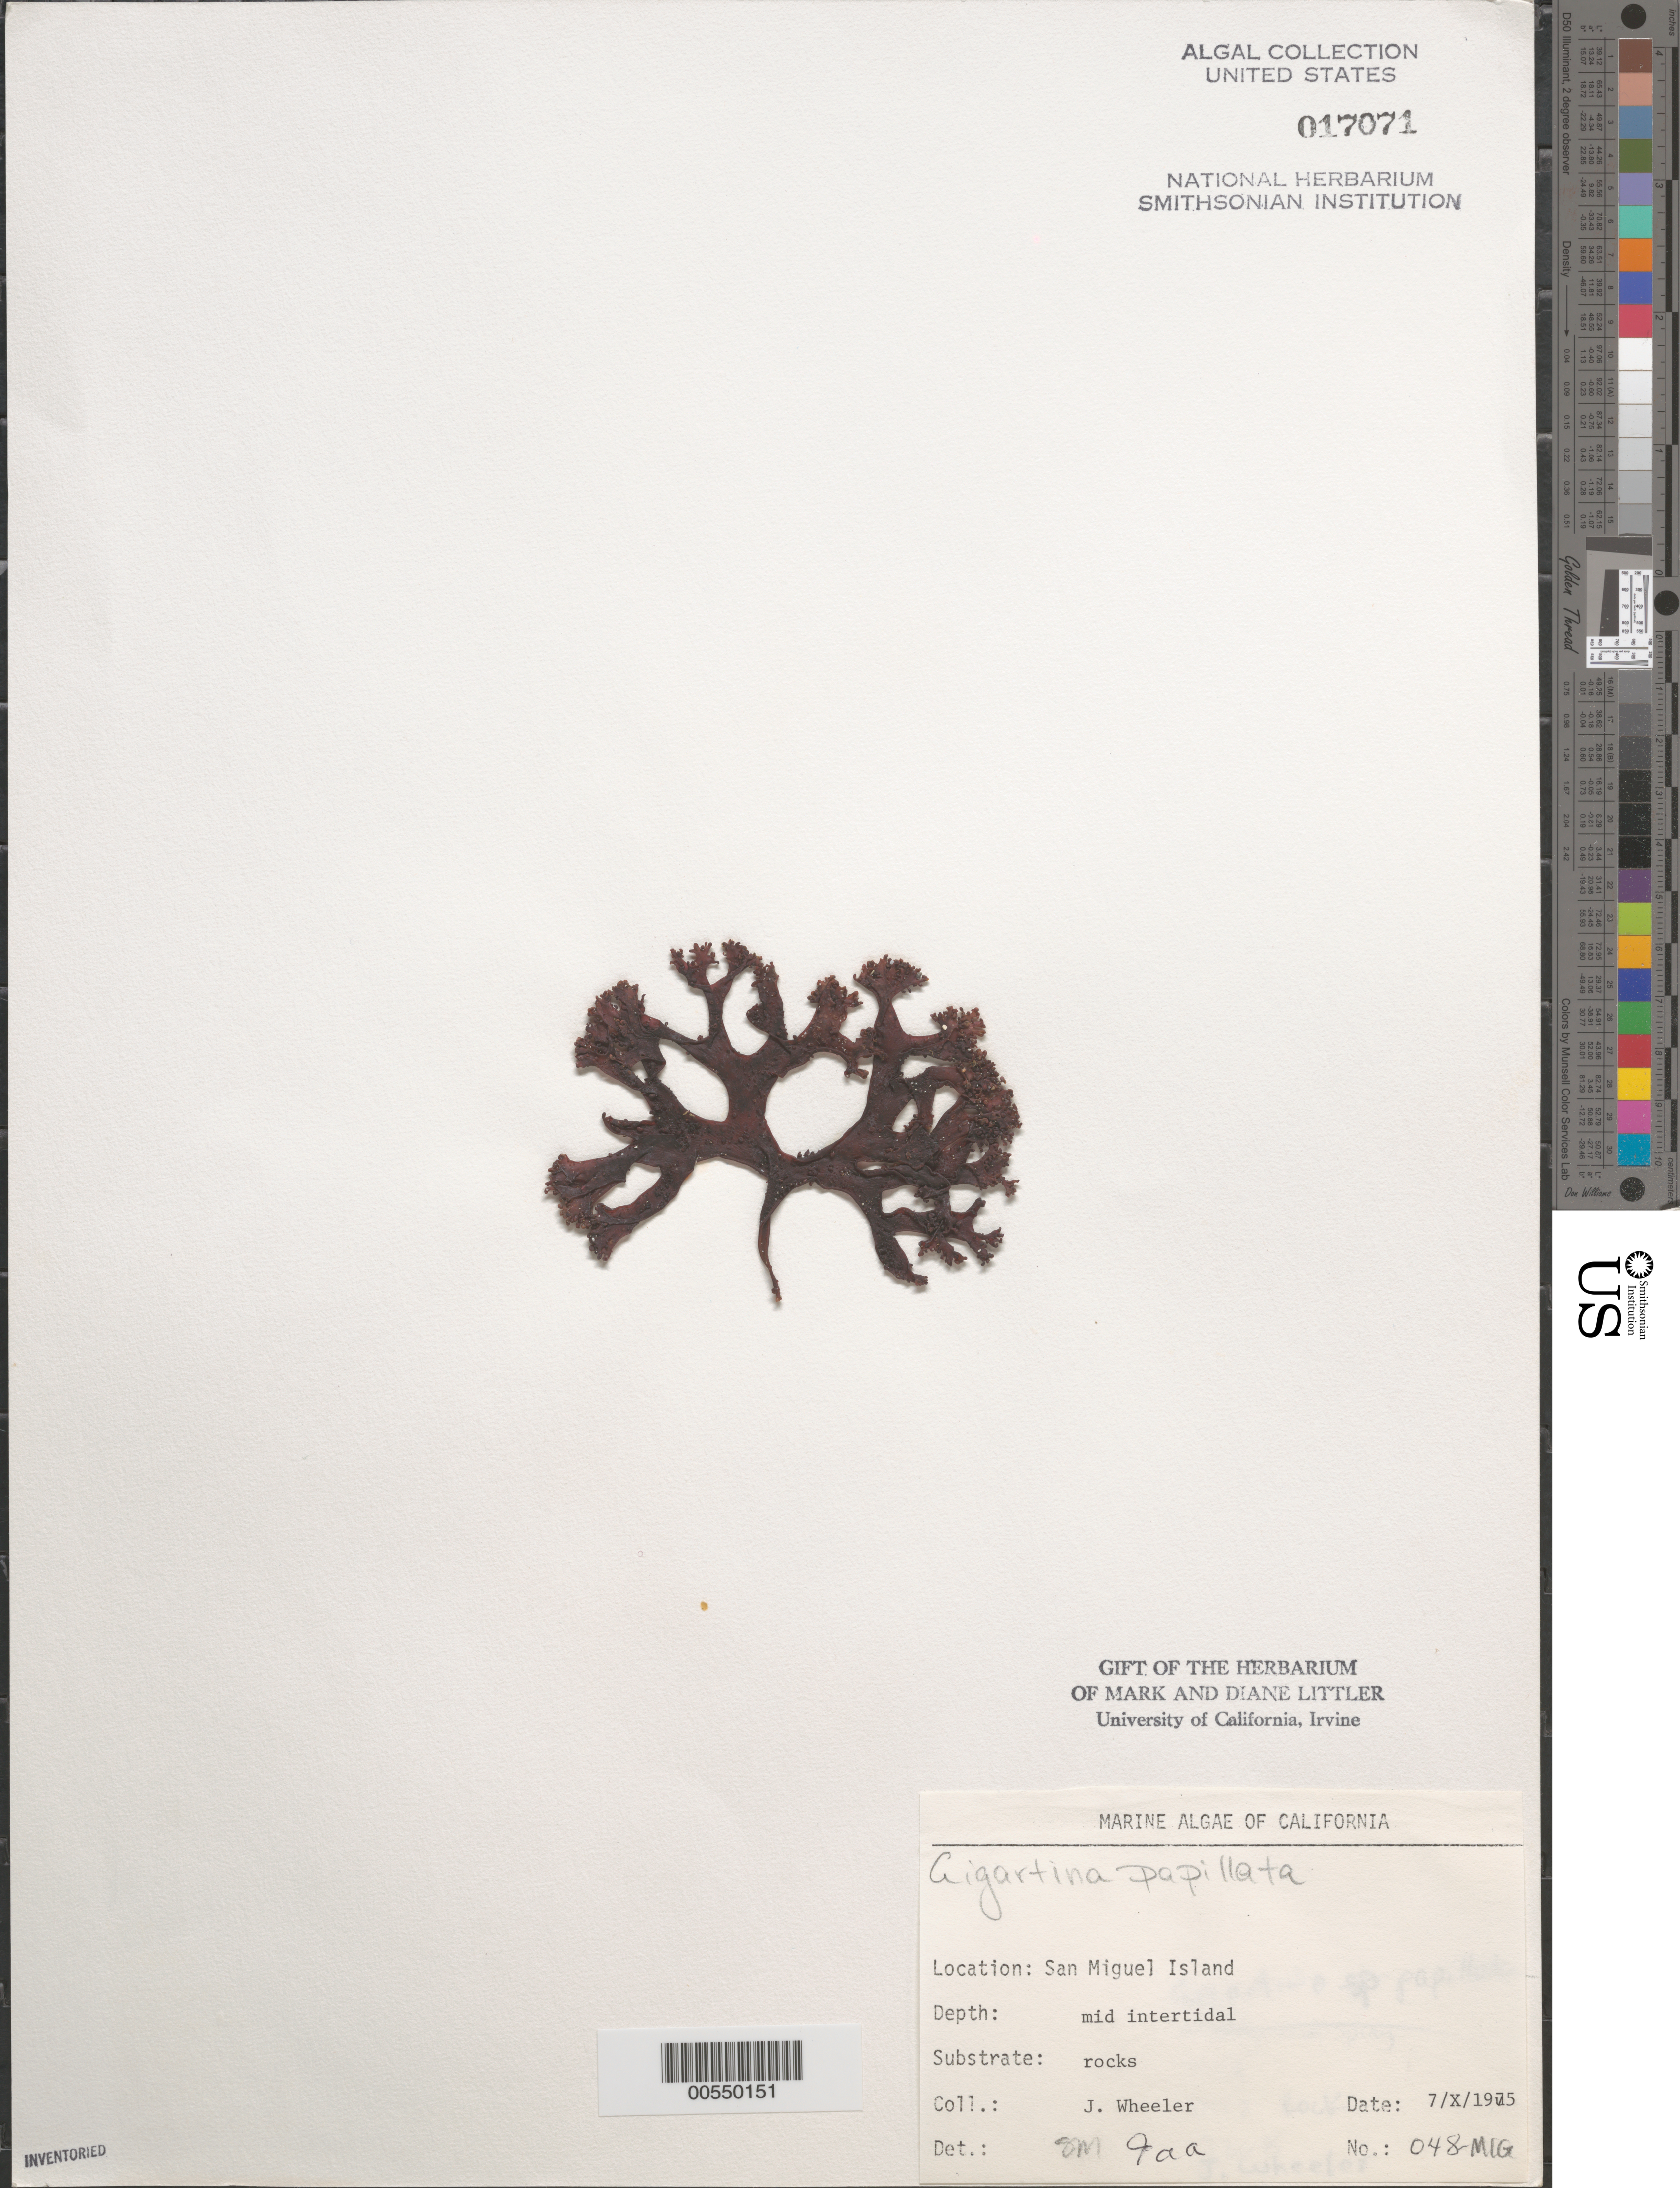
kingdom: Plantae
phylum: Rhodophyta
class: Florideophyceae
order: Gigartinales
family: Phyllophoraceae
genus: Mastocarpus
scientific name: Mastocarpus papillatus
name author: (C. Agardh) Kütz.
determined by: Algae name updating Project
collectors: J. L. Wheeler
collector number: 048-mig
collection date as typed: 07 Oct 1975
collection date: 1975-10-07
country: United States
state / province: California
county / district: Santa Barbara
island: San Miguel Island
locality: Cuyler Harbor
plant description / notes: BLM-SOCALBIGHT Rocky Intertidal Survey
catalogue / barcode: US 17071